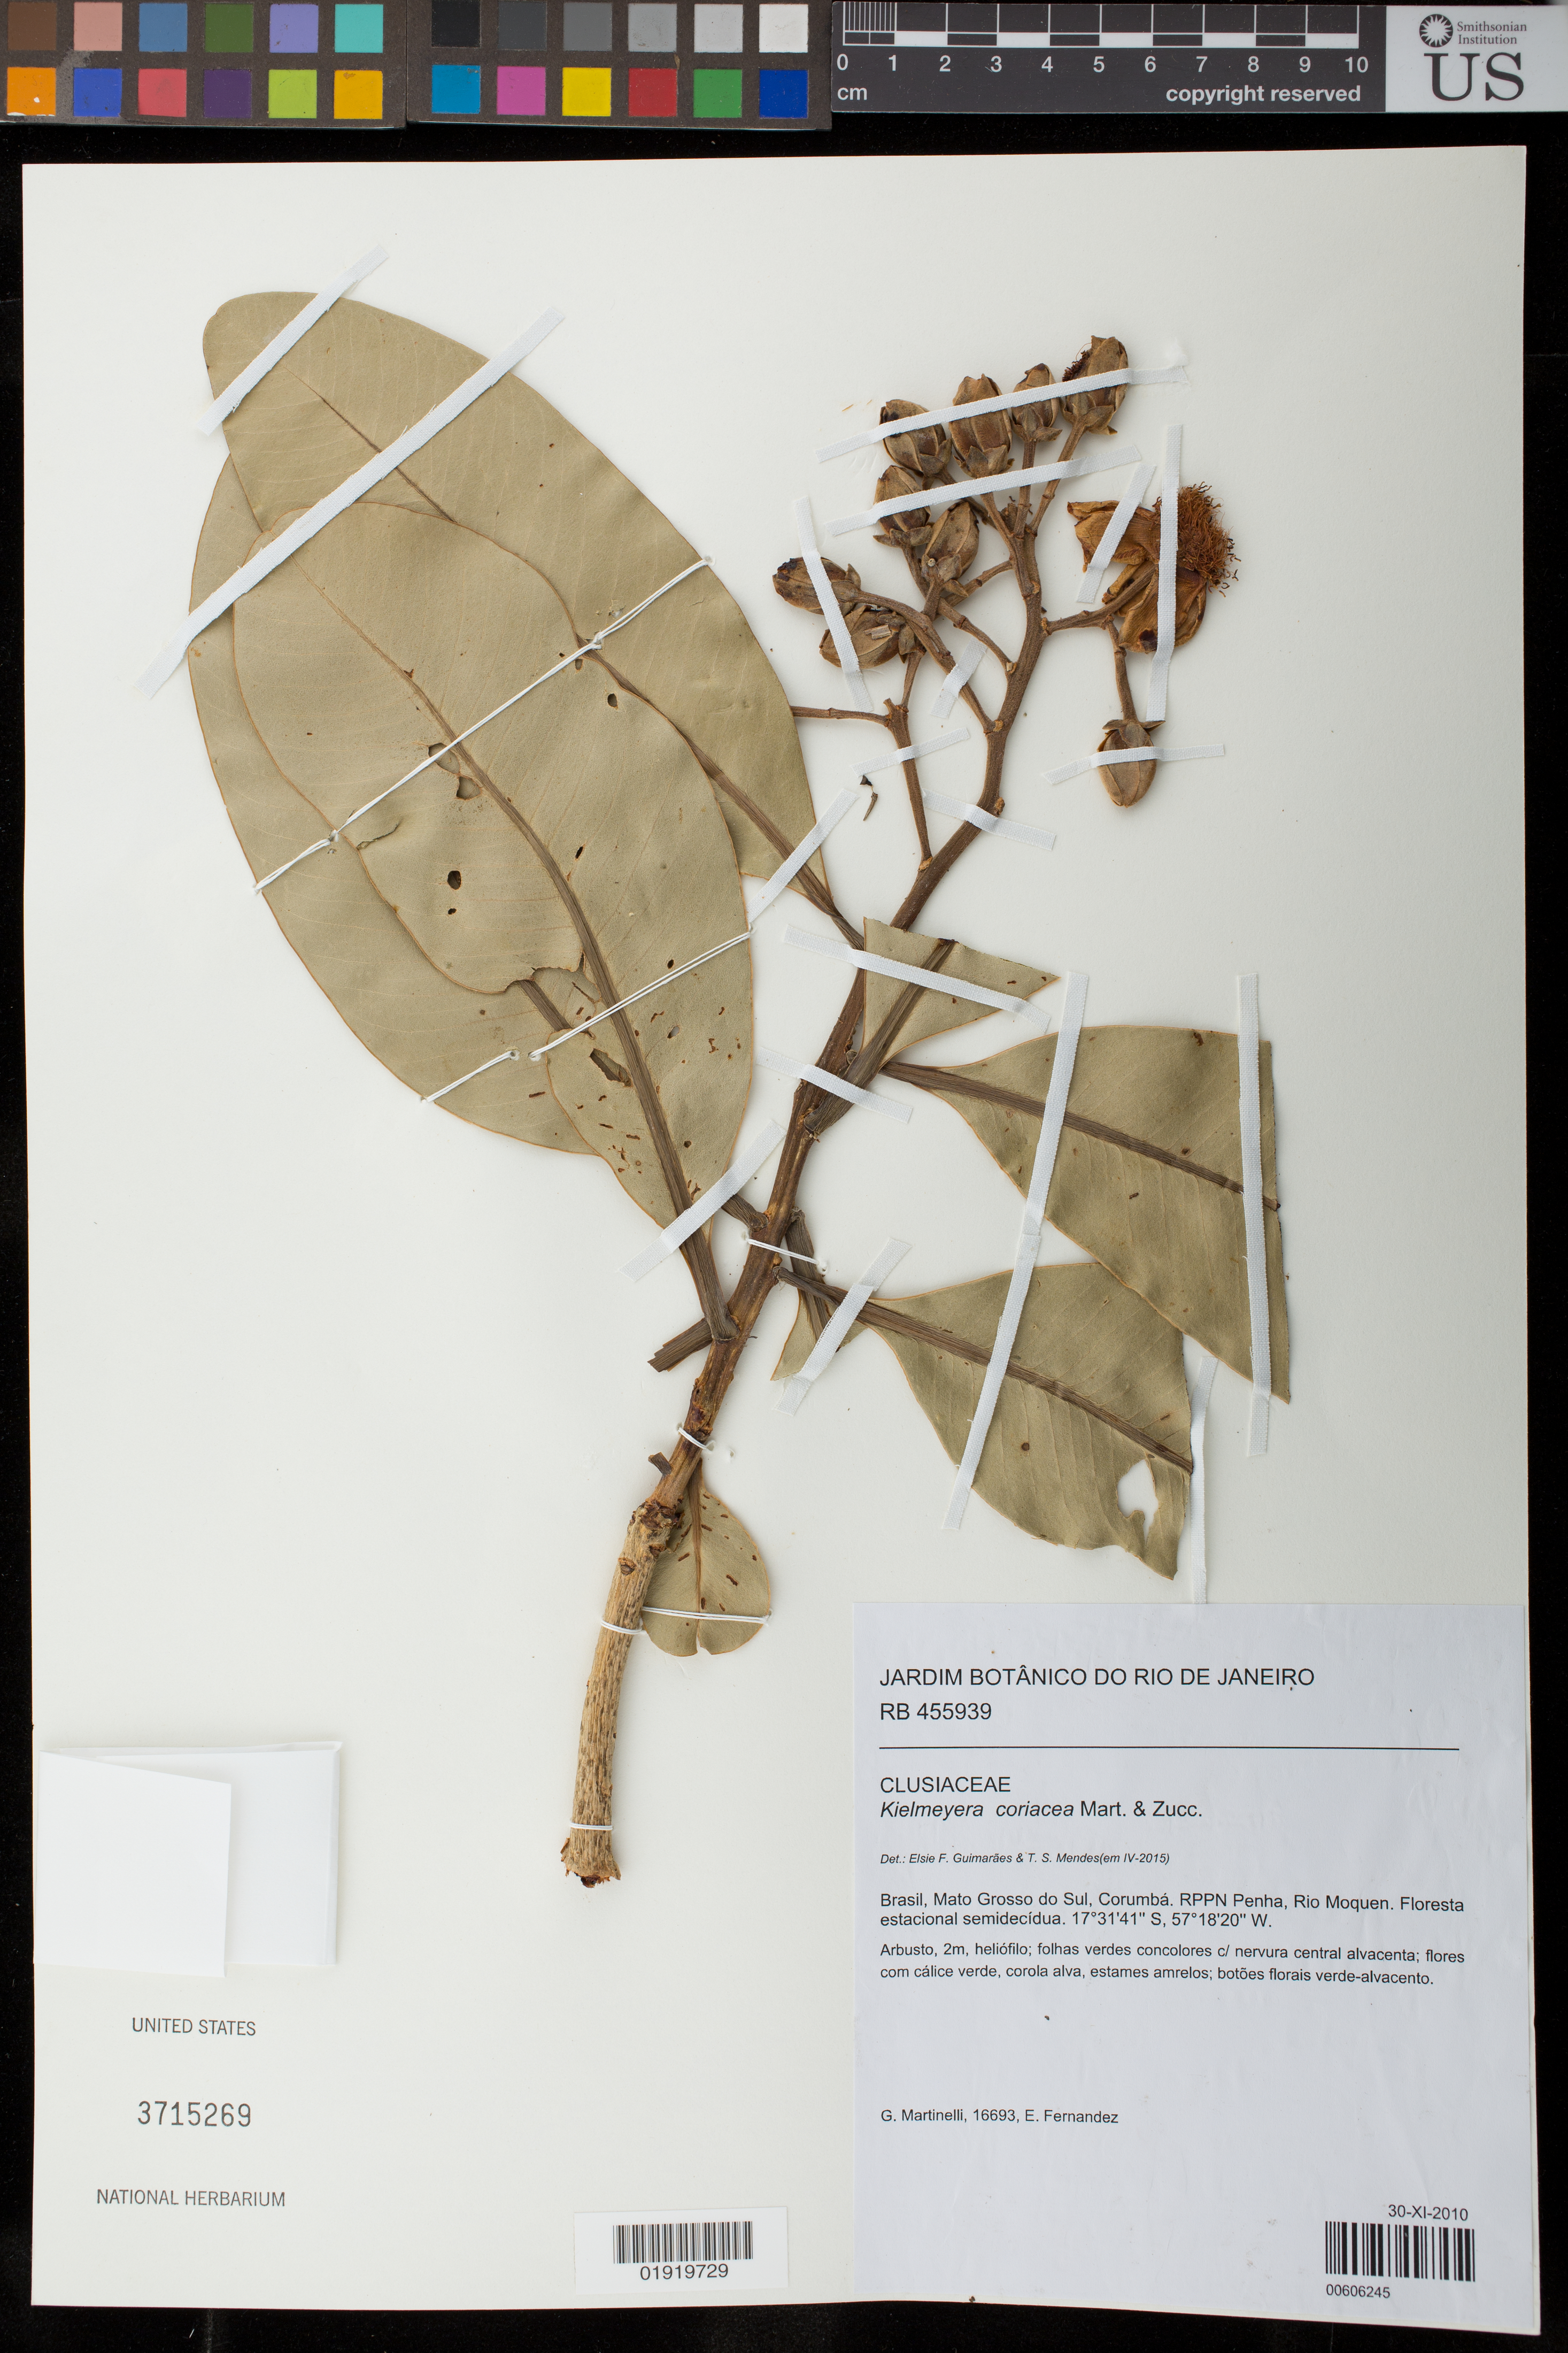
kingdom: Plantae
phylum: Tracheophyta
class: Magnoliopsida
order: Malpighiales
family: Calophyllaceae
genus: Kielmeyera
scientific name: Kielmeyera coriacea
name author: Mart. & Zucc.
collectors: G. Martinelli & E. Fernandez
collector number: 16693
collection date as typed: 30-XI-2010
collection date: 2010-11-30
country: Brazil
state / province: Mato Grosso do Sul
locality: Mato Grosso do Sul, Corumbá, RPPN Penha, Rio Moquen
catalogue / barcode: US 3715269